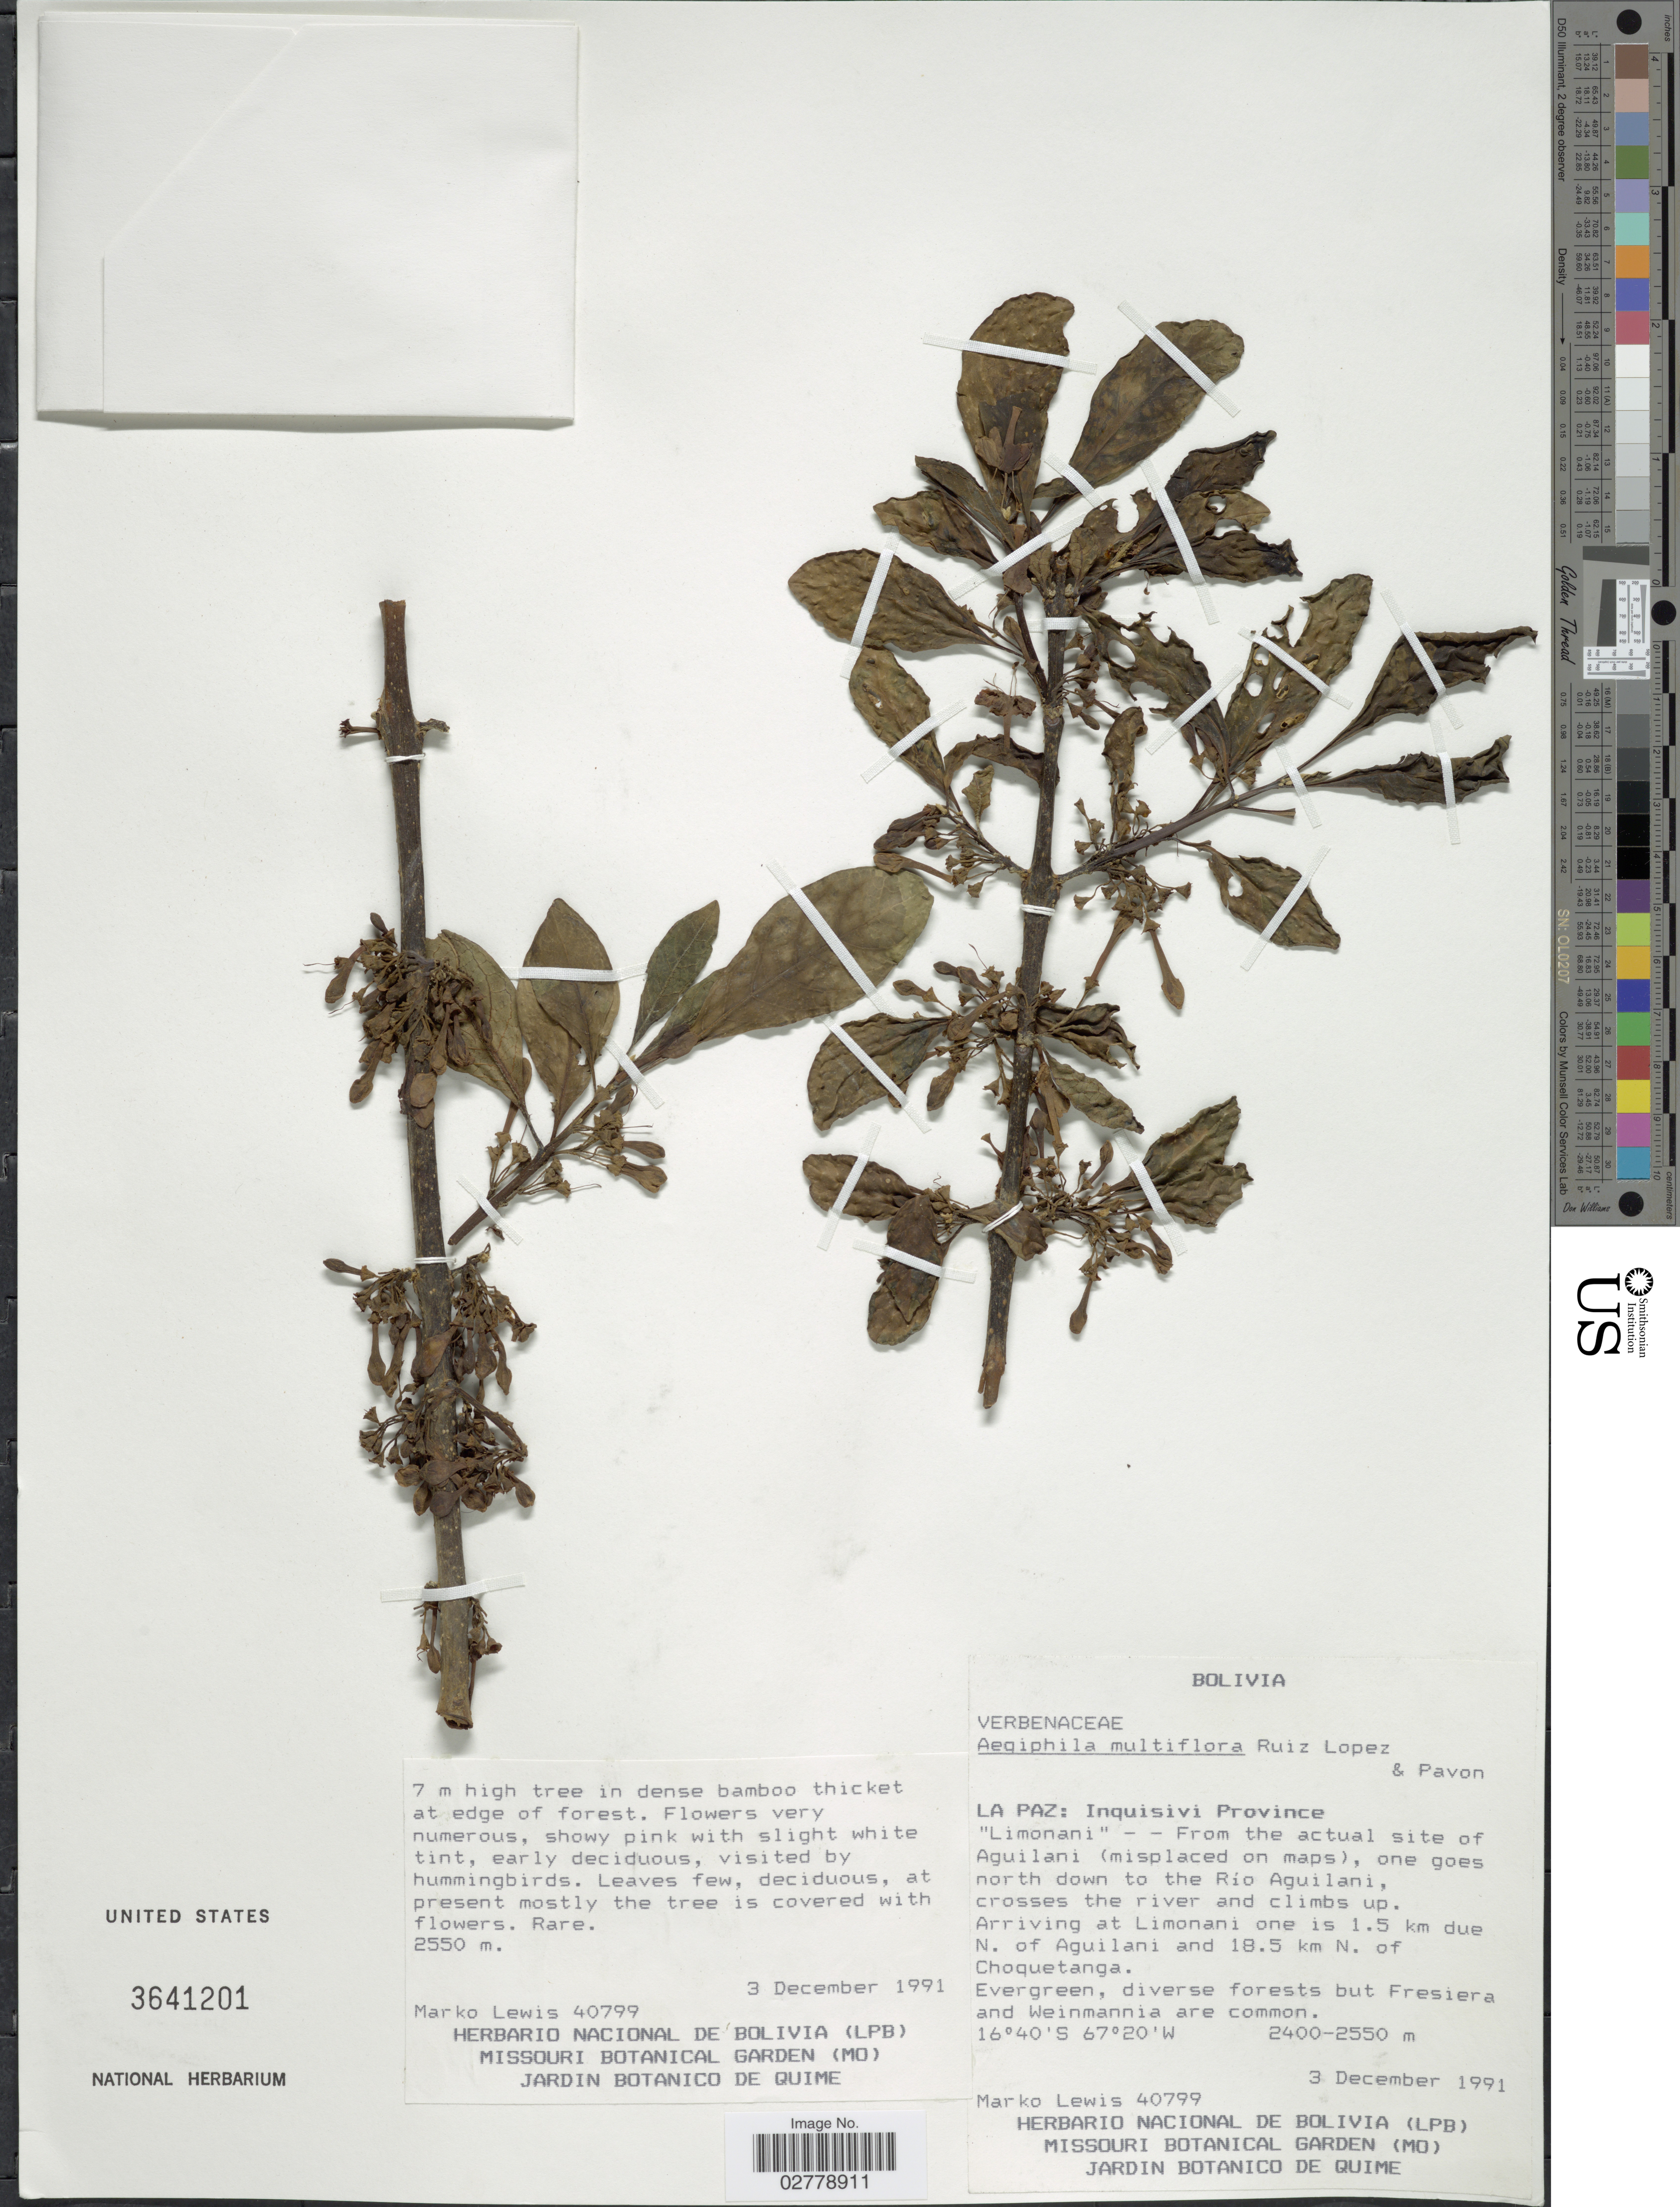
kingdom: Plantae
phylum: Tracheophyta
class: Magnoliopsida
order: Lamiales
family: Lamiaceae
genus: Aegiphila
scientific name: Aegiphila multiflora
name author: Ruiz & Pav.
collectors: M. A. Lewis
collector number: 40799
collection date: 1991-12-03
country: Bolivia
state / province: La Paz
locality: Inquisivi Province. "Limonani" - - From the actual site of Aguilani (misplaced on maps), one goes north down to the Río Aguilani, crosses the river and climbs up. Arriving at Limonani one is 1.5 km due N. of Aguilani and 18.5 km N. of Choquetanga.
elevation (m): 2400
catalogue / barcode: US 3641201